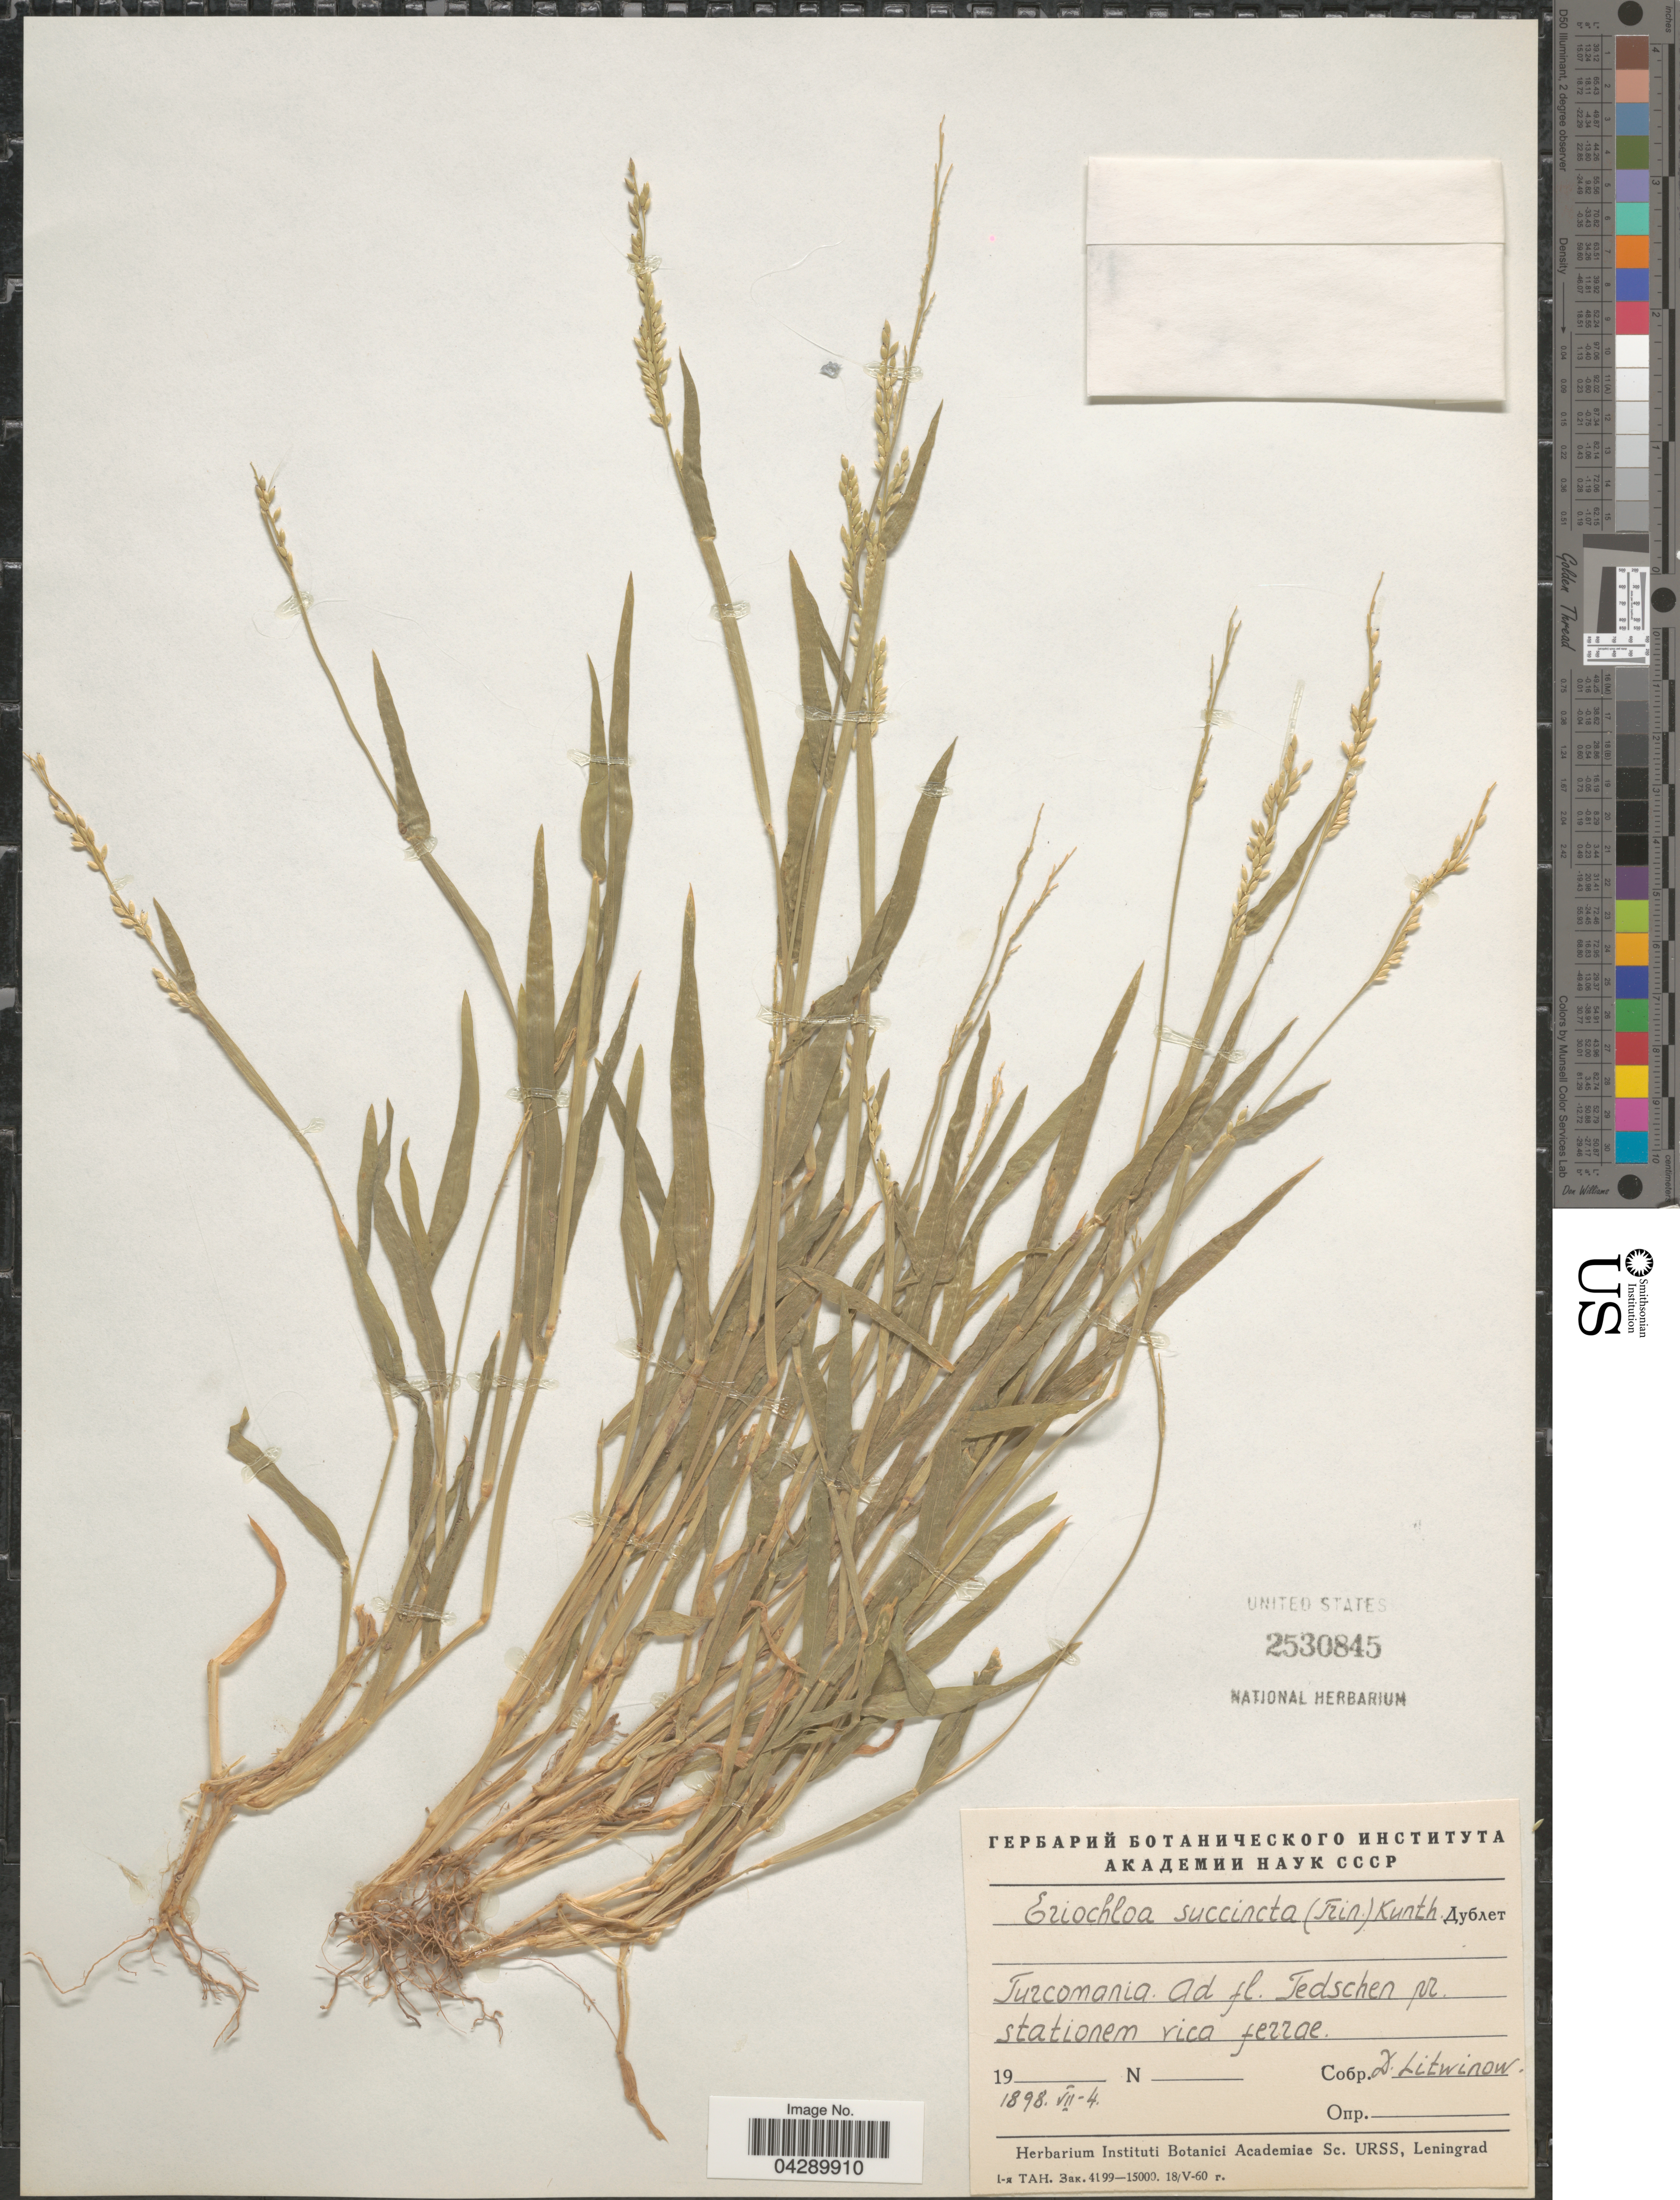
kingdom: Plantae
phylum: Tracheophyta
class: Liliopsida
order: Poales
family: Poaceae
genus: Eriochloa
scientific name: Eriochloa succincta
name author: (Trin.) Kunth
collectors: D. Litwinow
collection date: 1898-07-04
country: Turkmenistan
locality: Turcomania. Ad fl. Tedschen pr. stationem vica ferrae.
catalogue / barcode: US 2530845